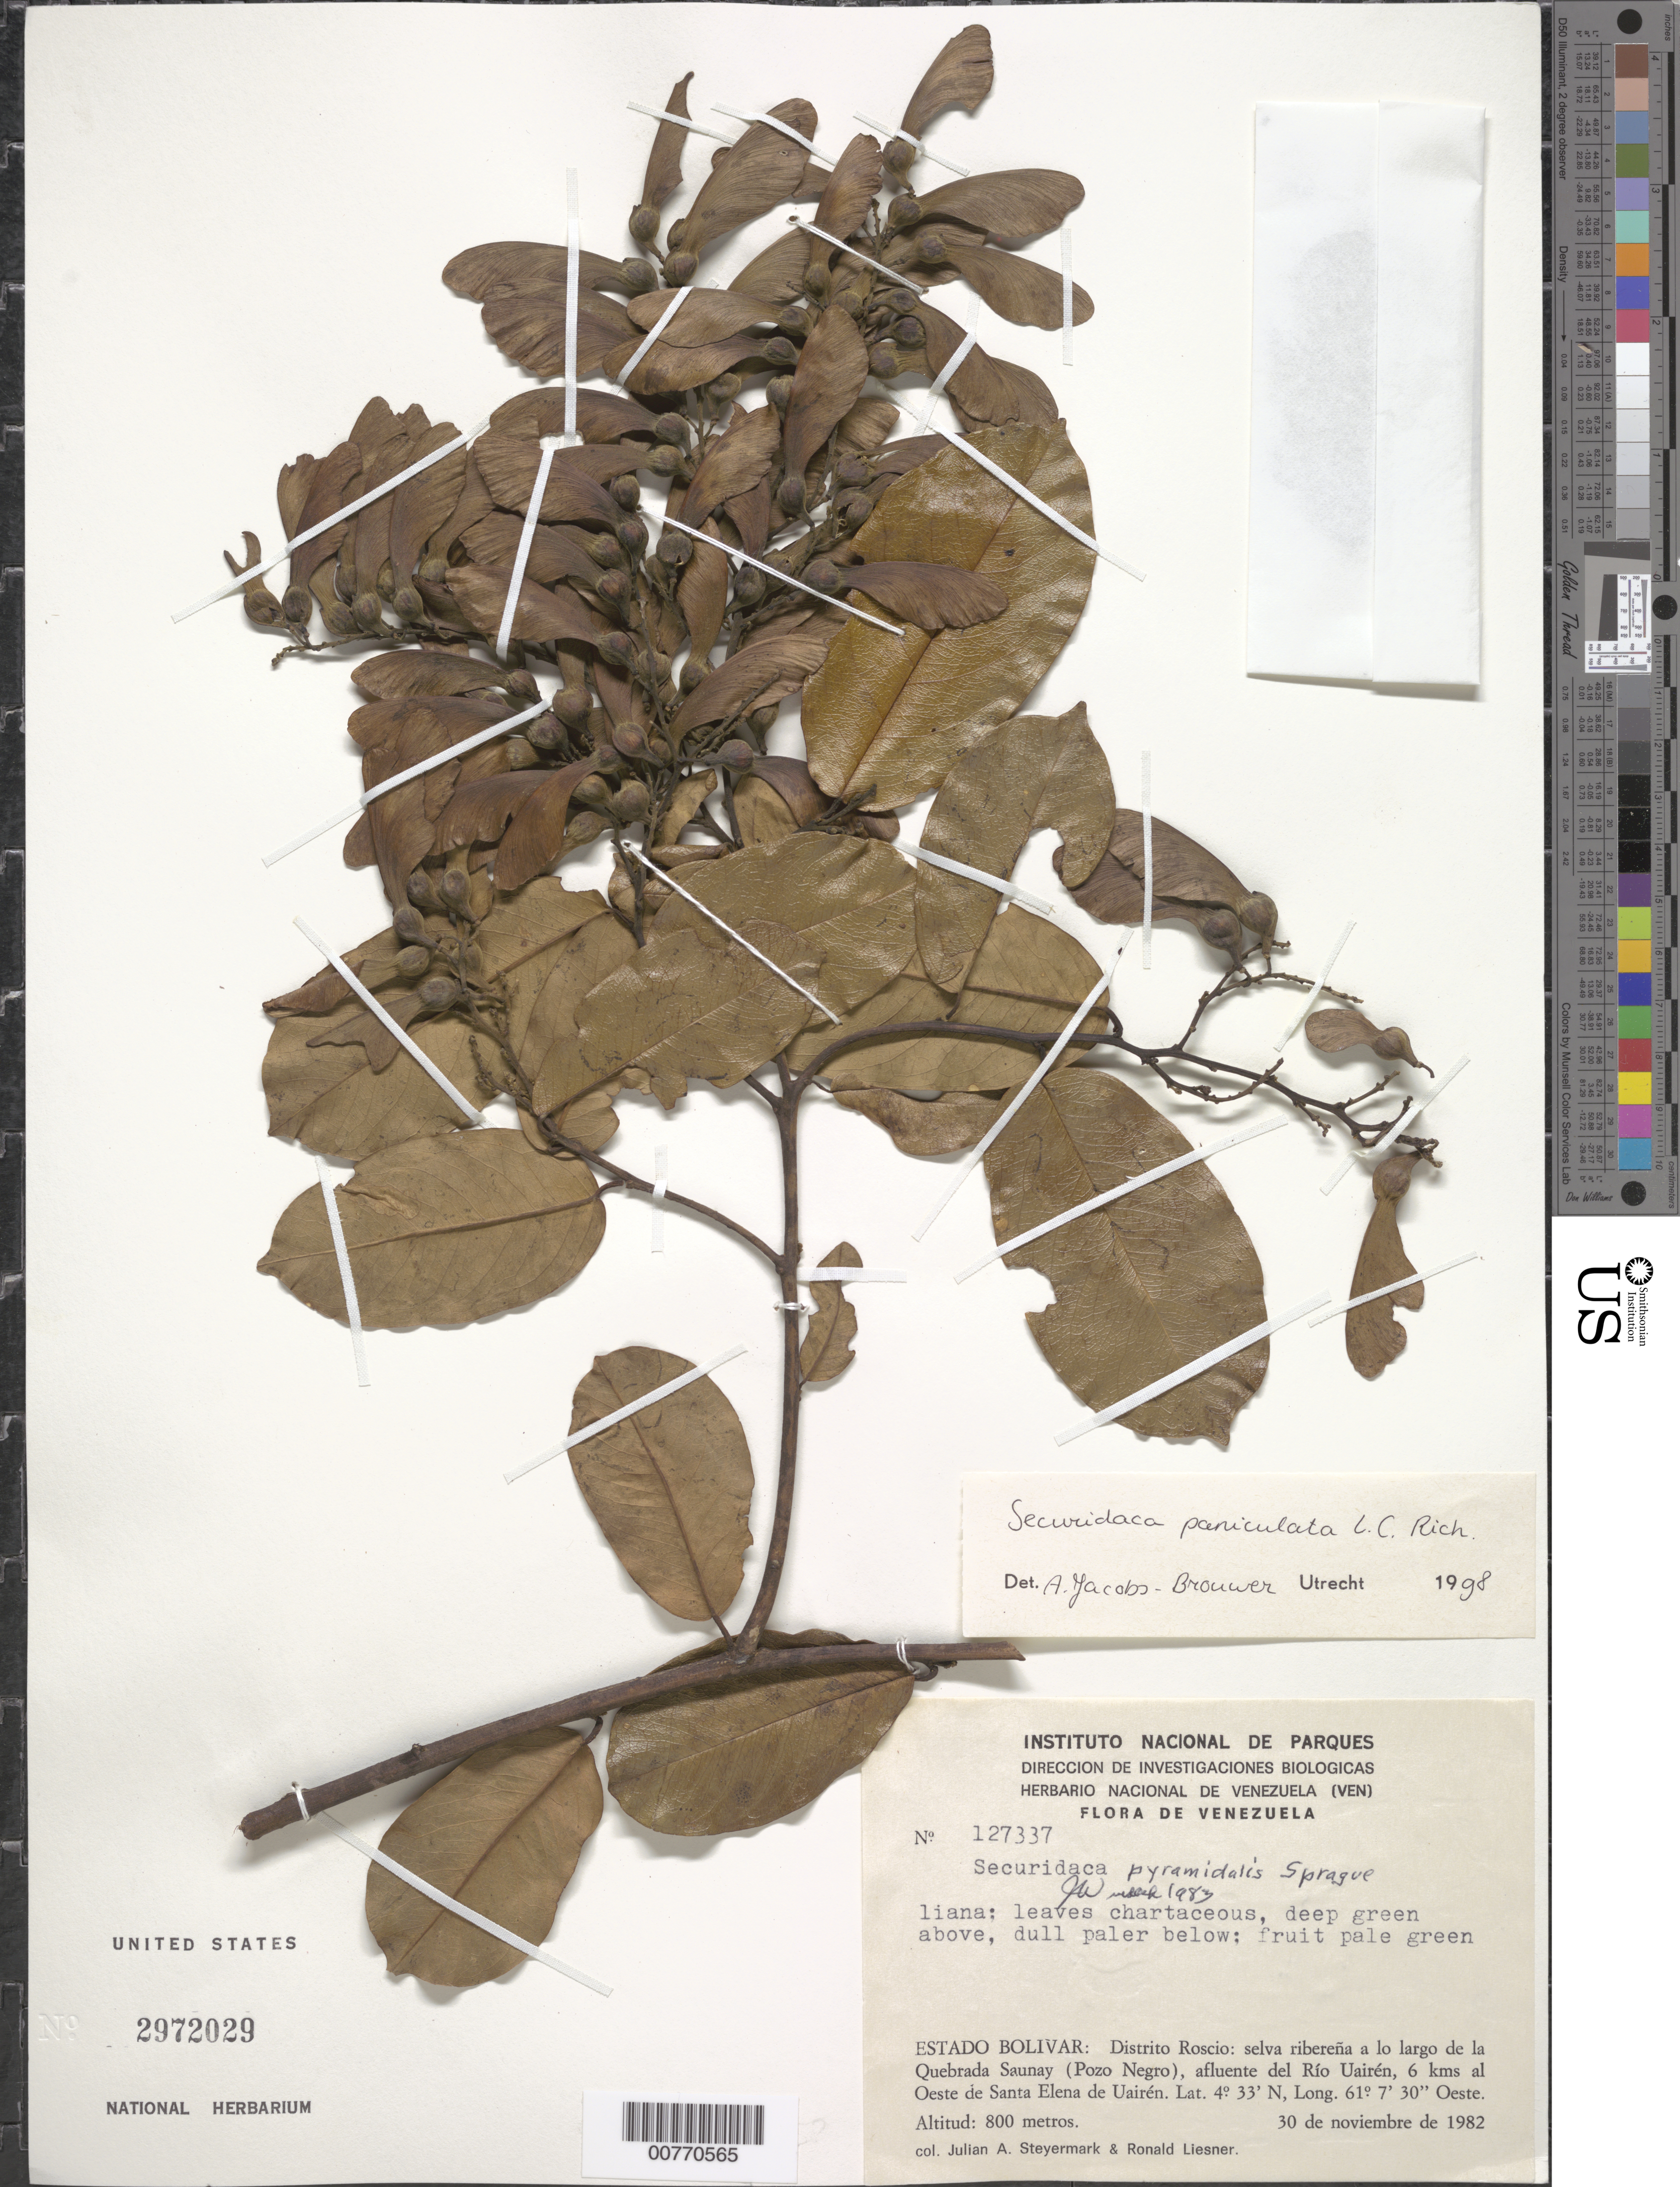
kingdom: Plantae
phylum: Tracheophyta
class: Magnoliopsida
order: Fabales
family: Polygalaceae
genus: Securidaca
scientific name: Securidaca paniculata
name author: Rich.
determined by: Jacobs-Brouwer, A.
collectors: J. Steyermark & R. L. Liesner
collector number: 127337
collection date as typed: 30-Nov-82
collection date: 1982-11-30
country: Venezuela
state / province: Bolívar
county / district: Roscio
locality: Quebrada Saunay (Pozo Negro), afluente del Río Uairen, 6km al Oeste de Santa Elena de Uairen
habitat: Riparian forest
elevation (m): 800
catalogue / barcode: US 2972029